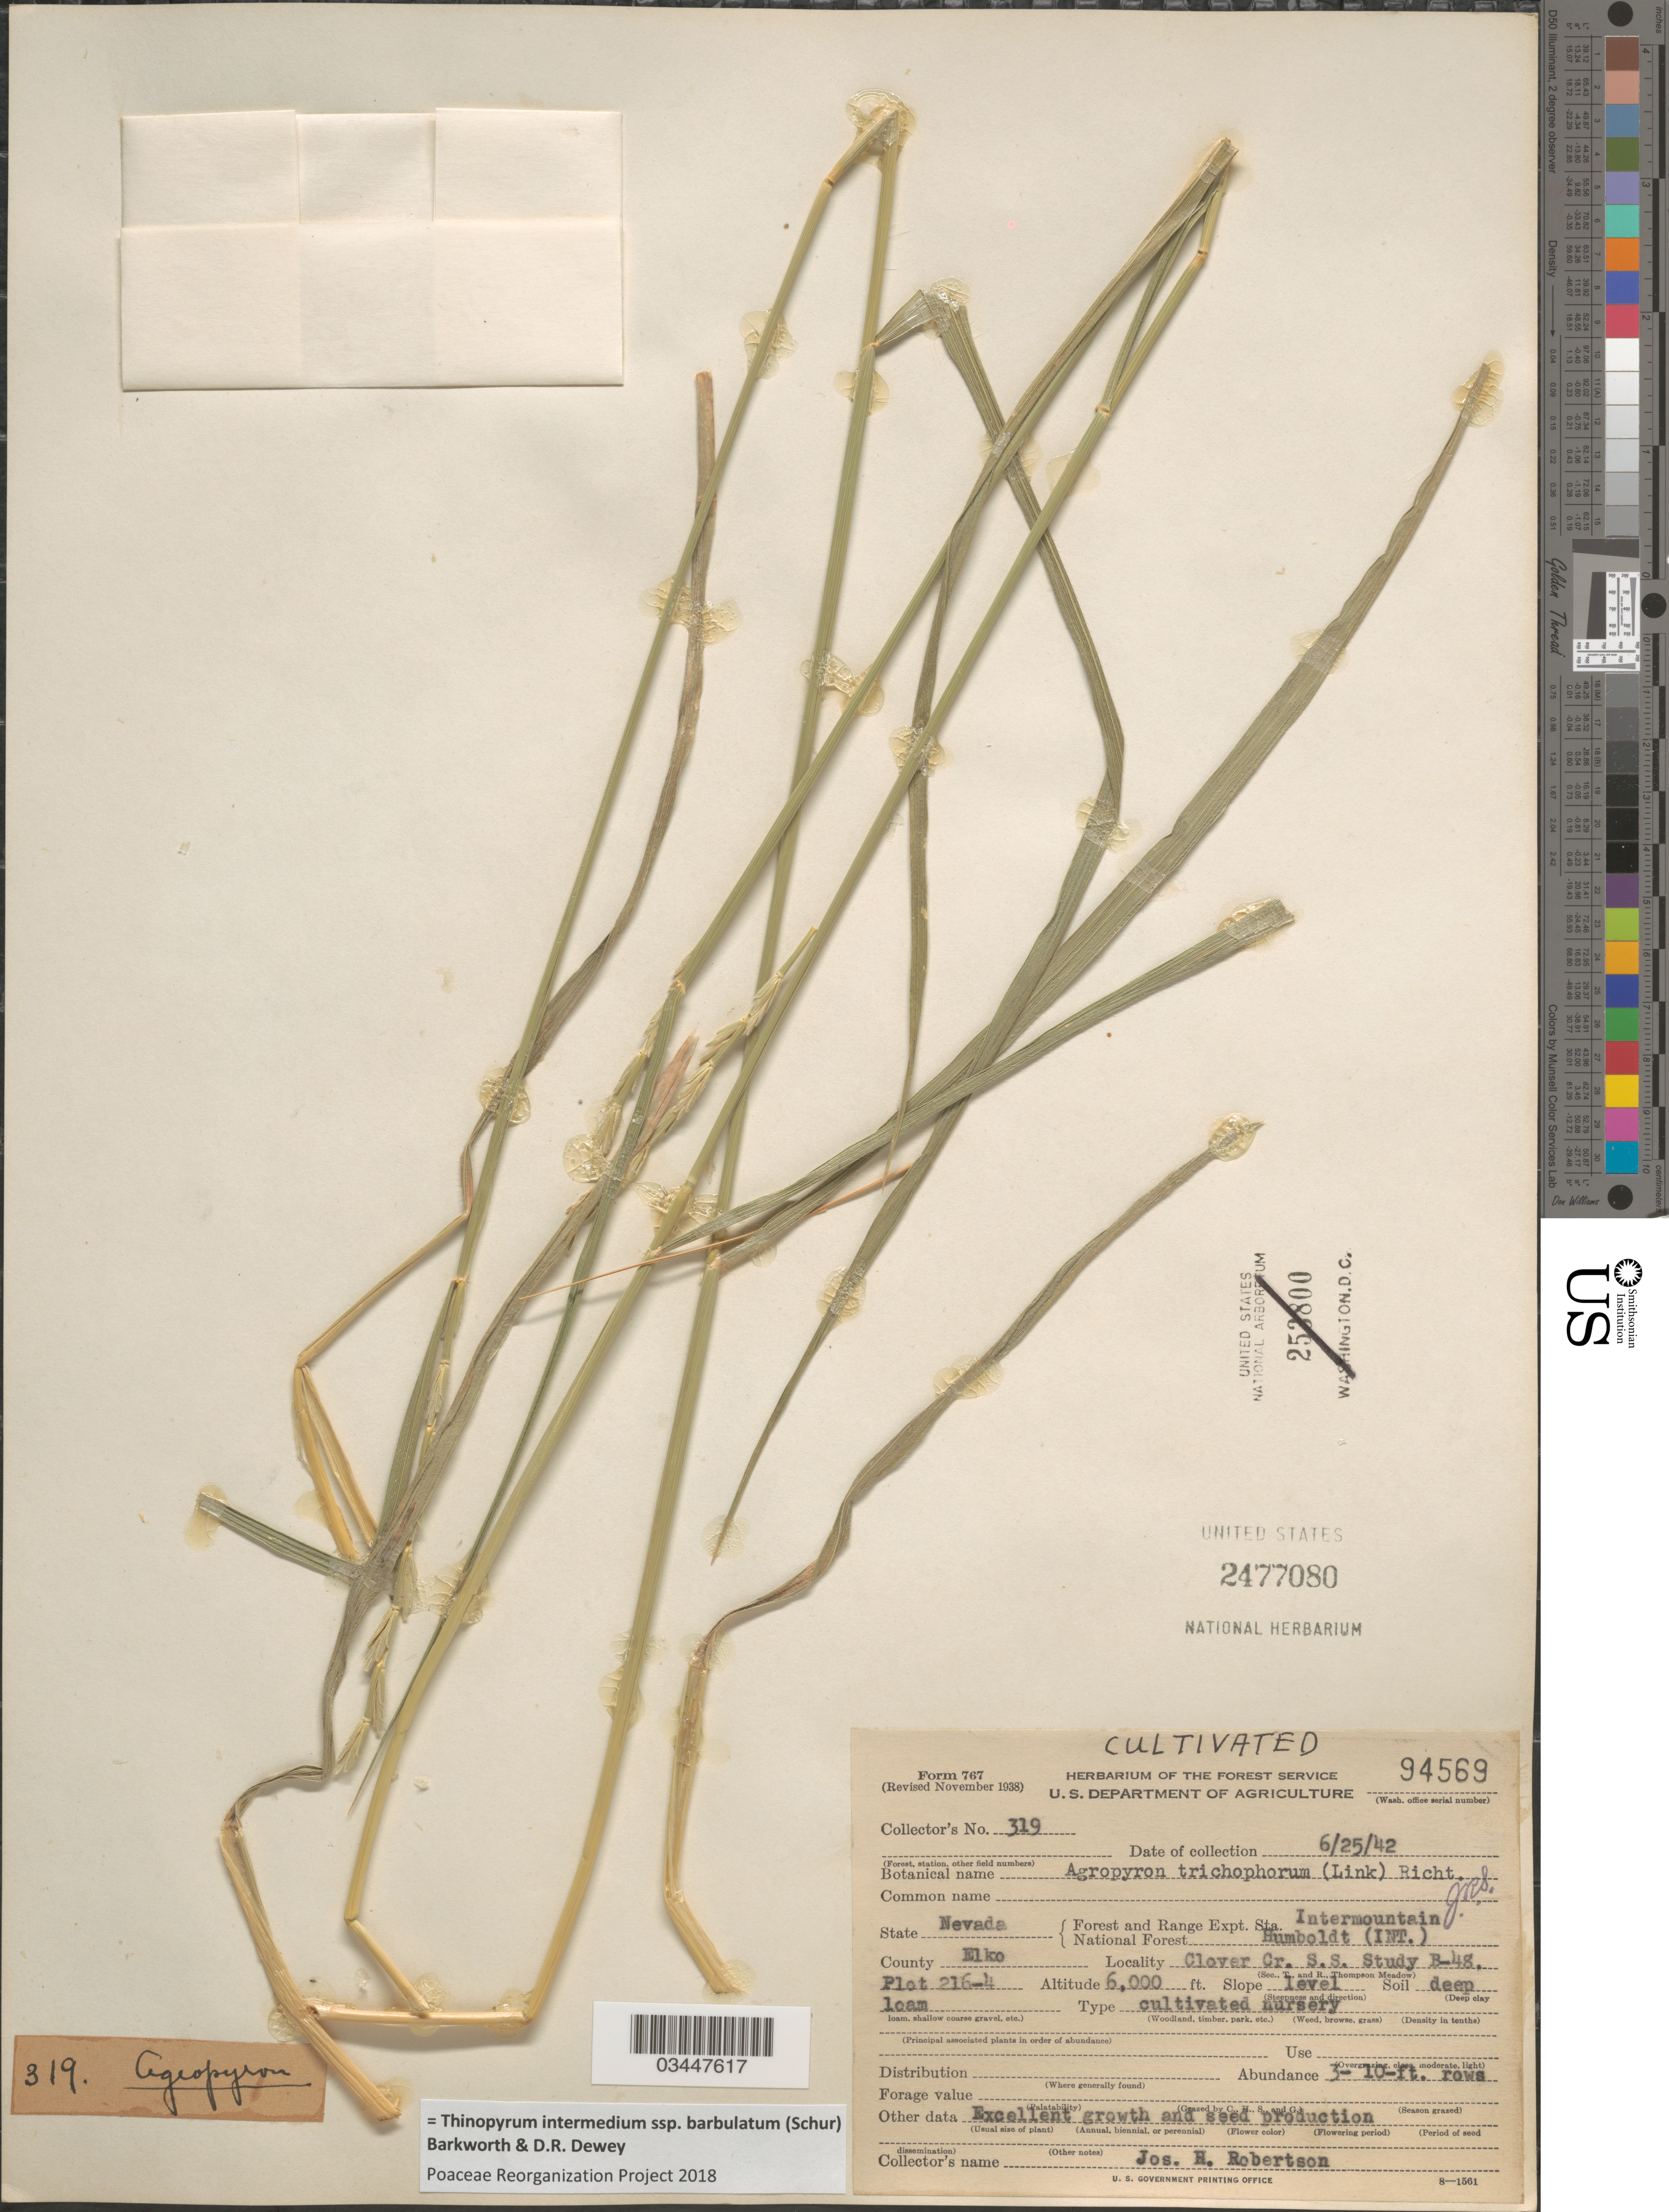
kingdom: Plantae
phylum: Tracheophyta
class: Liliopsida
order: Poales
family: Poaceae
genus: Thinopyrum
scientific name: Thinopyrum intermedium subsp. barbulatum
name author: (Schur) Barkworth & Dewey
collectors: J. Robertson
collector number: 319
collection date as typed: Transcribed d/m/y: 25/6/42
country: United States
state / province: Nevada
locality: Forest and Range Expt. Sta. Intermountain National Forest Humboldt (Int.). County Elko. Clover Cr. S.S. Study B-48. Plot 216-4.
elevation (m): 1829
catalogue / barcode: US 2477080